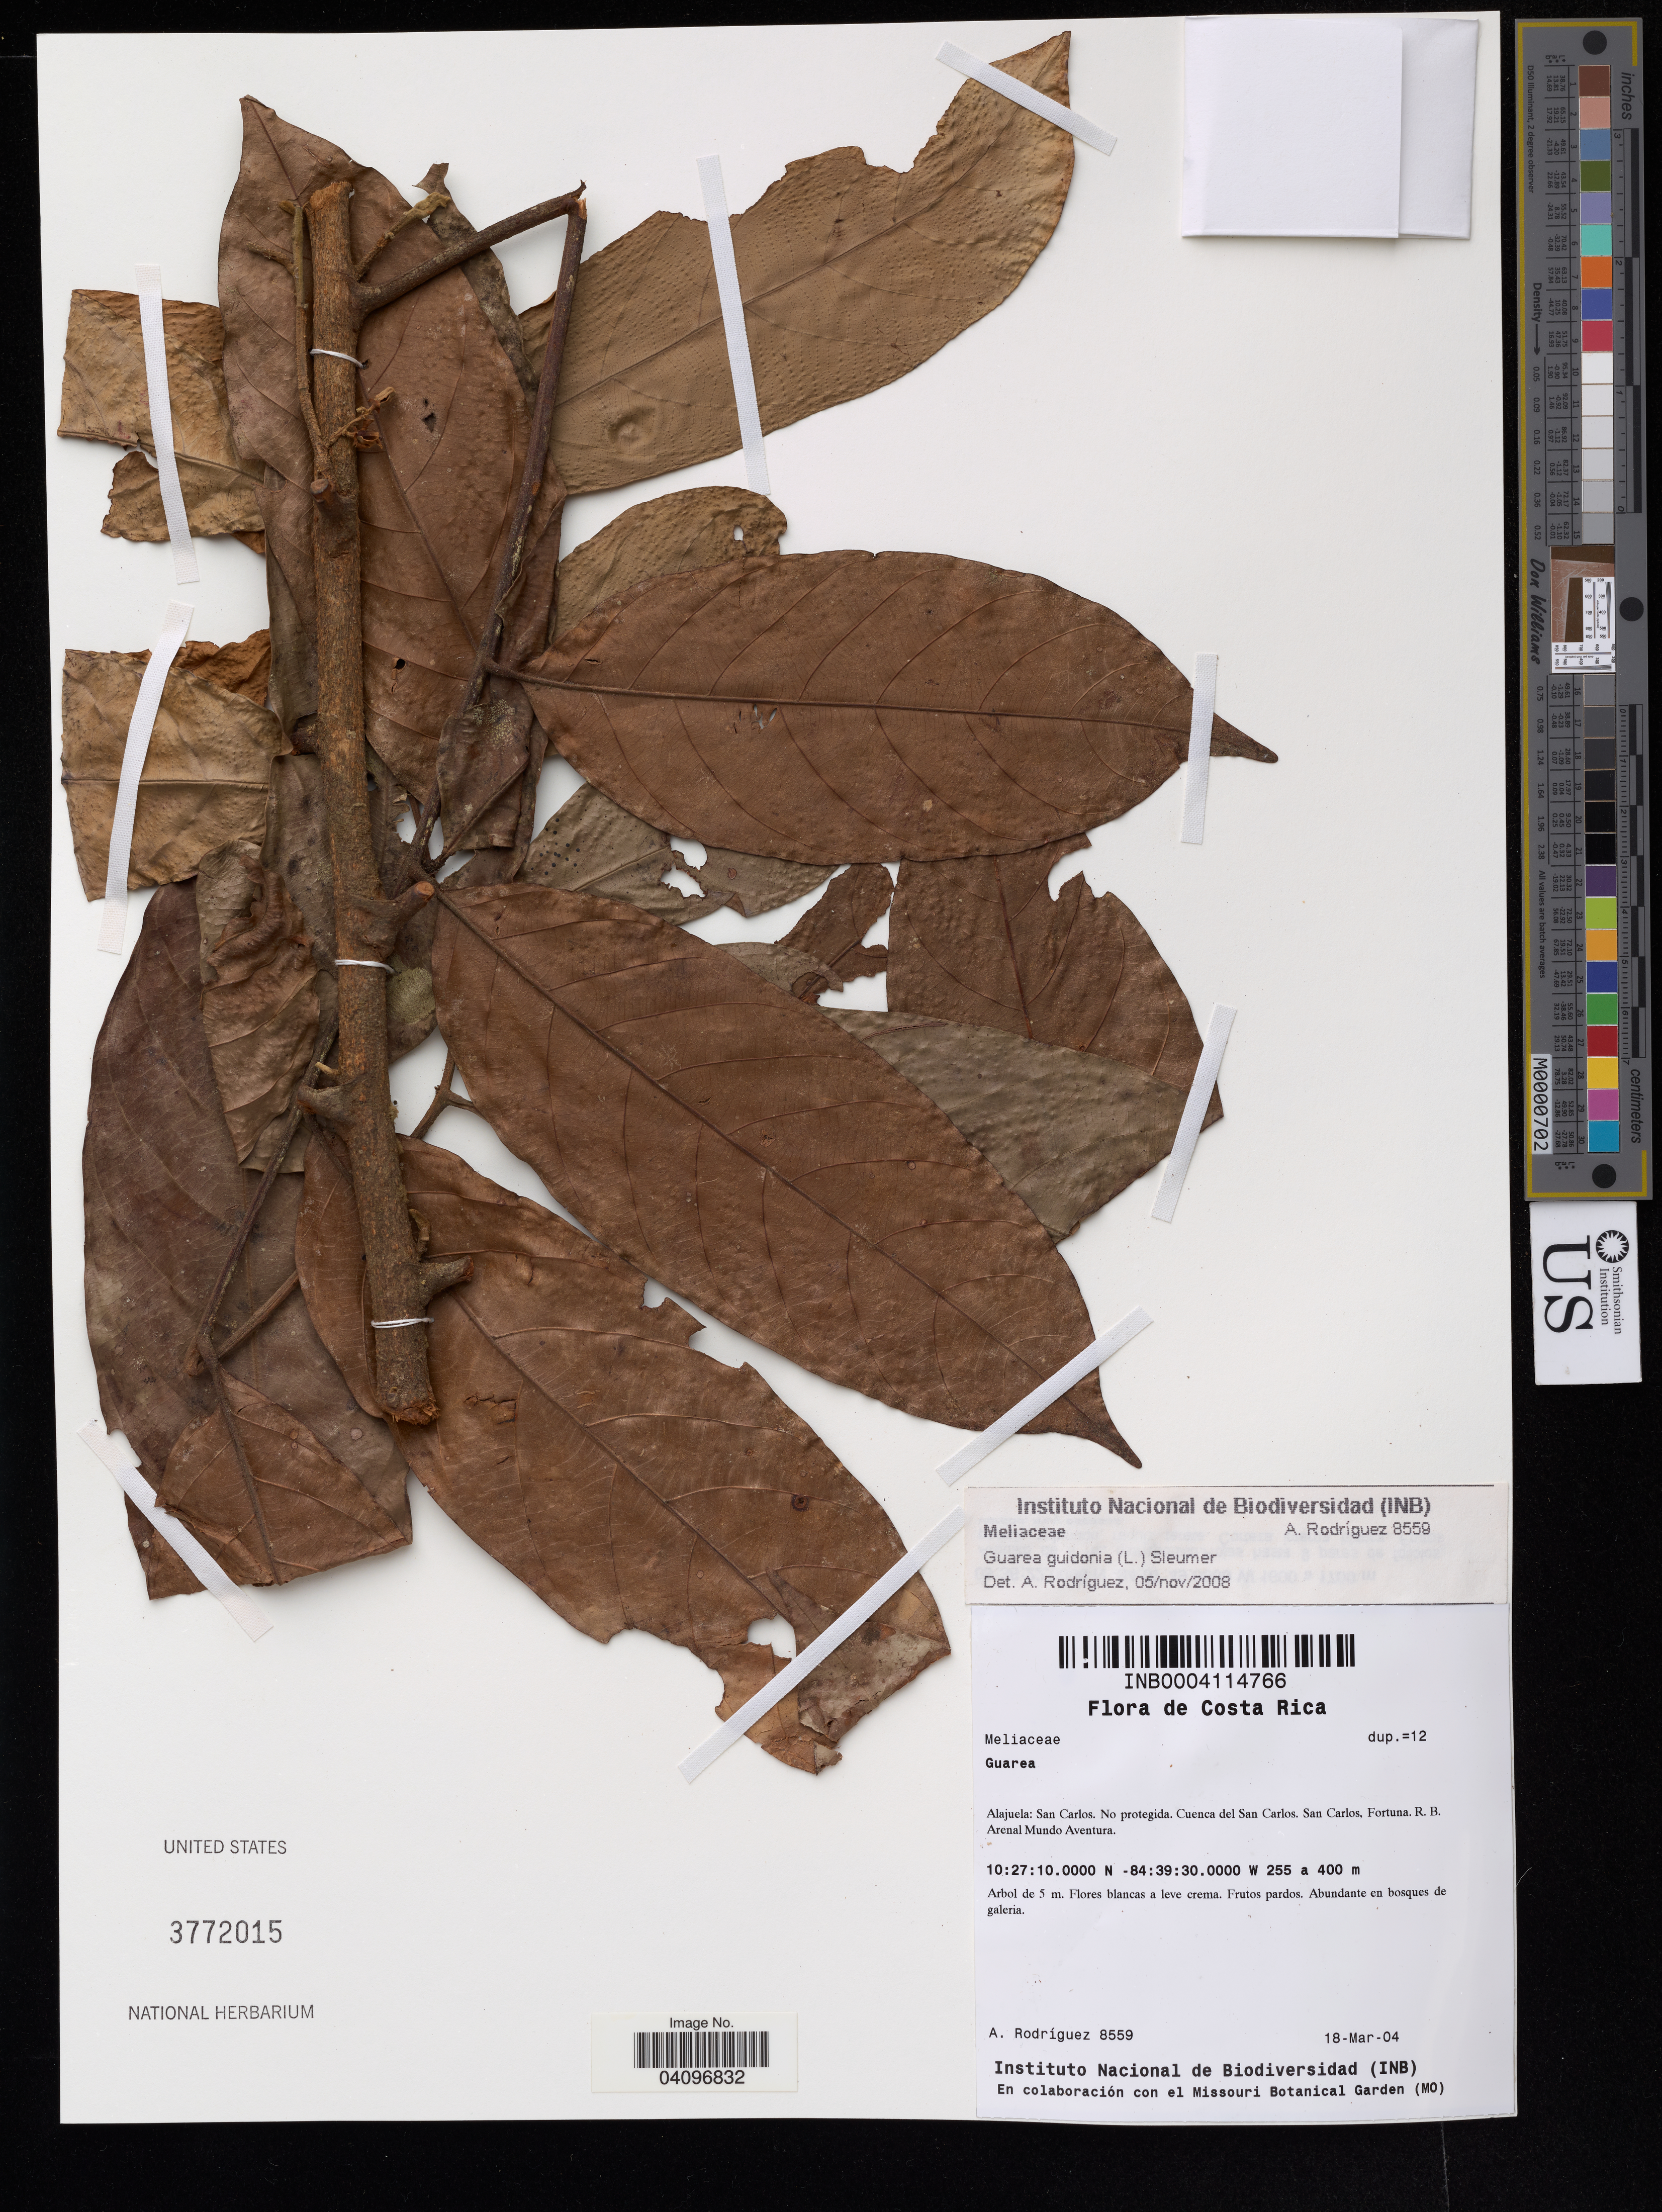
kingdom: Plantae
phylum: Tracheophyta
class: Magnoliopsida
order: Sapindales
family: Meliaceae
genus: Guarea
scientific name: Guarea guidonia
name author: (L.) Sleumer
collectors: A. Rodríguez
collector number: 8559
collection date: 2004-03-18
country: Costa Rica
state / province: Alajuela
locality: San Carlos, No protegida, Cuenca del San Carlos, San Carlos, Fortuna R.B. Arenal Mundo Aventura.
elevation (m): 255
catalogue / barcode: US 3772015